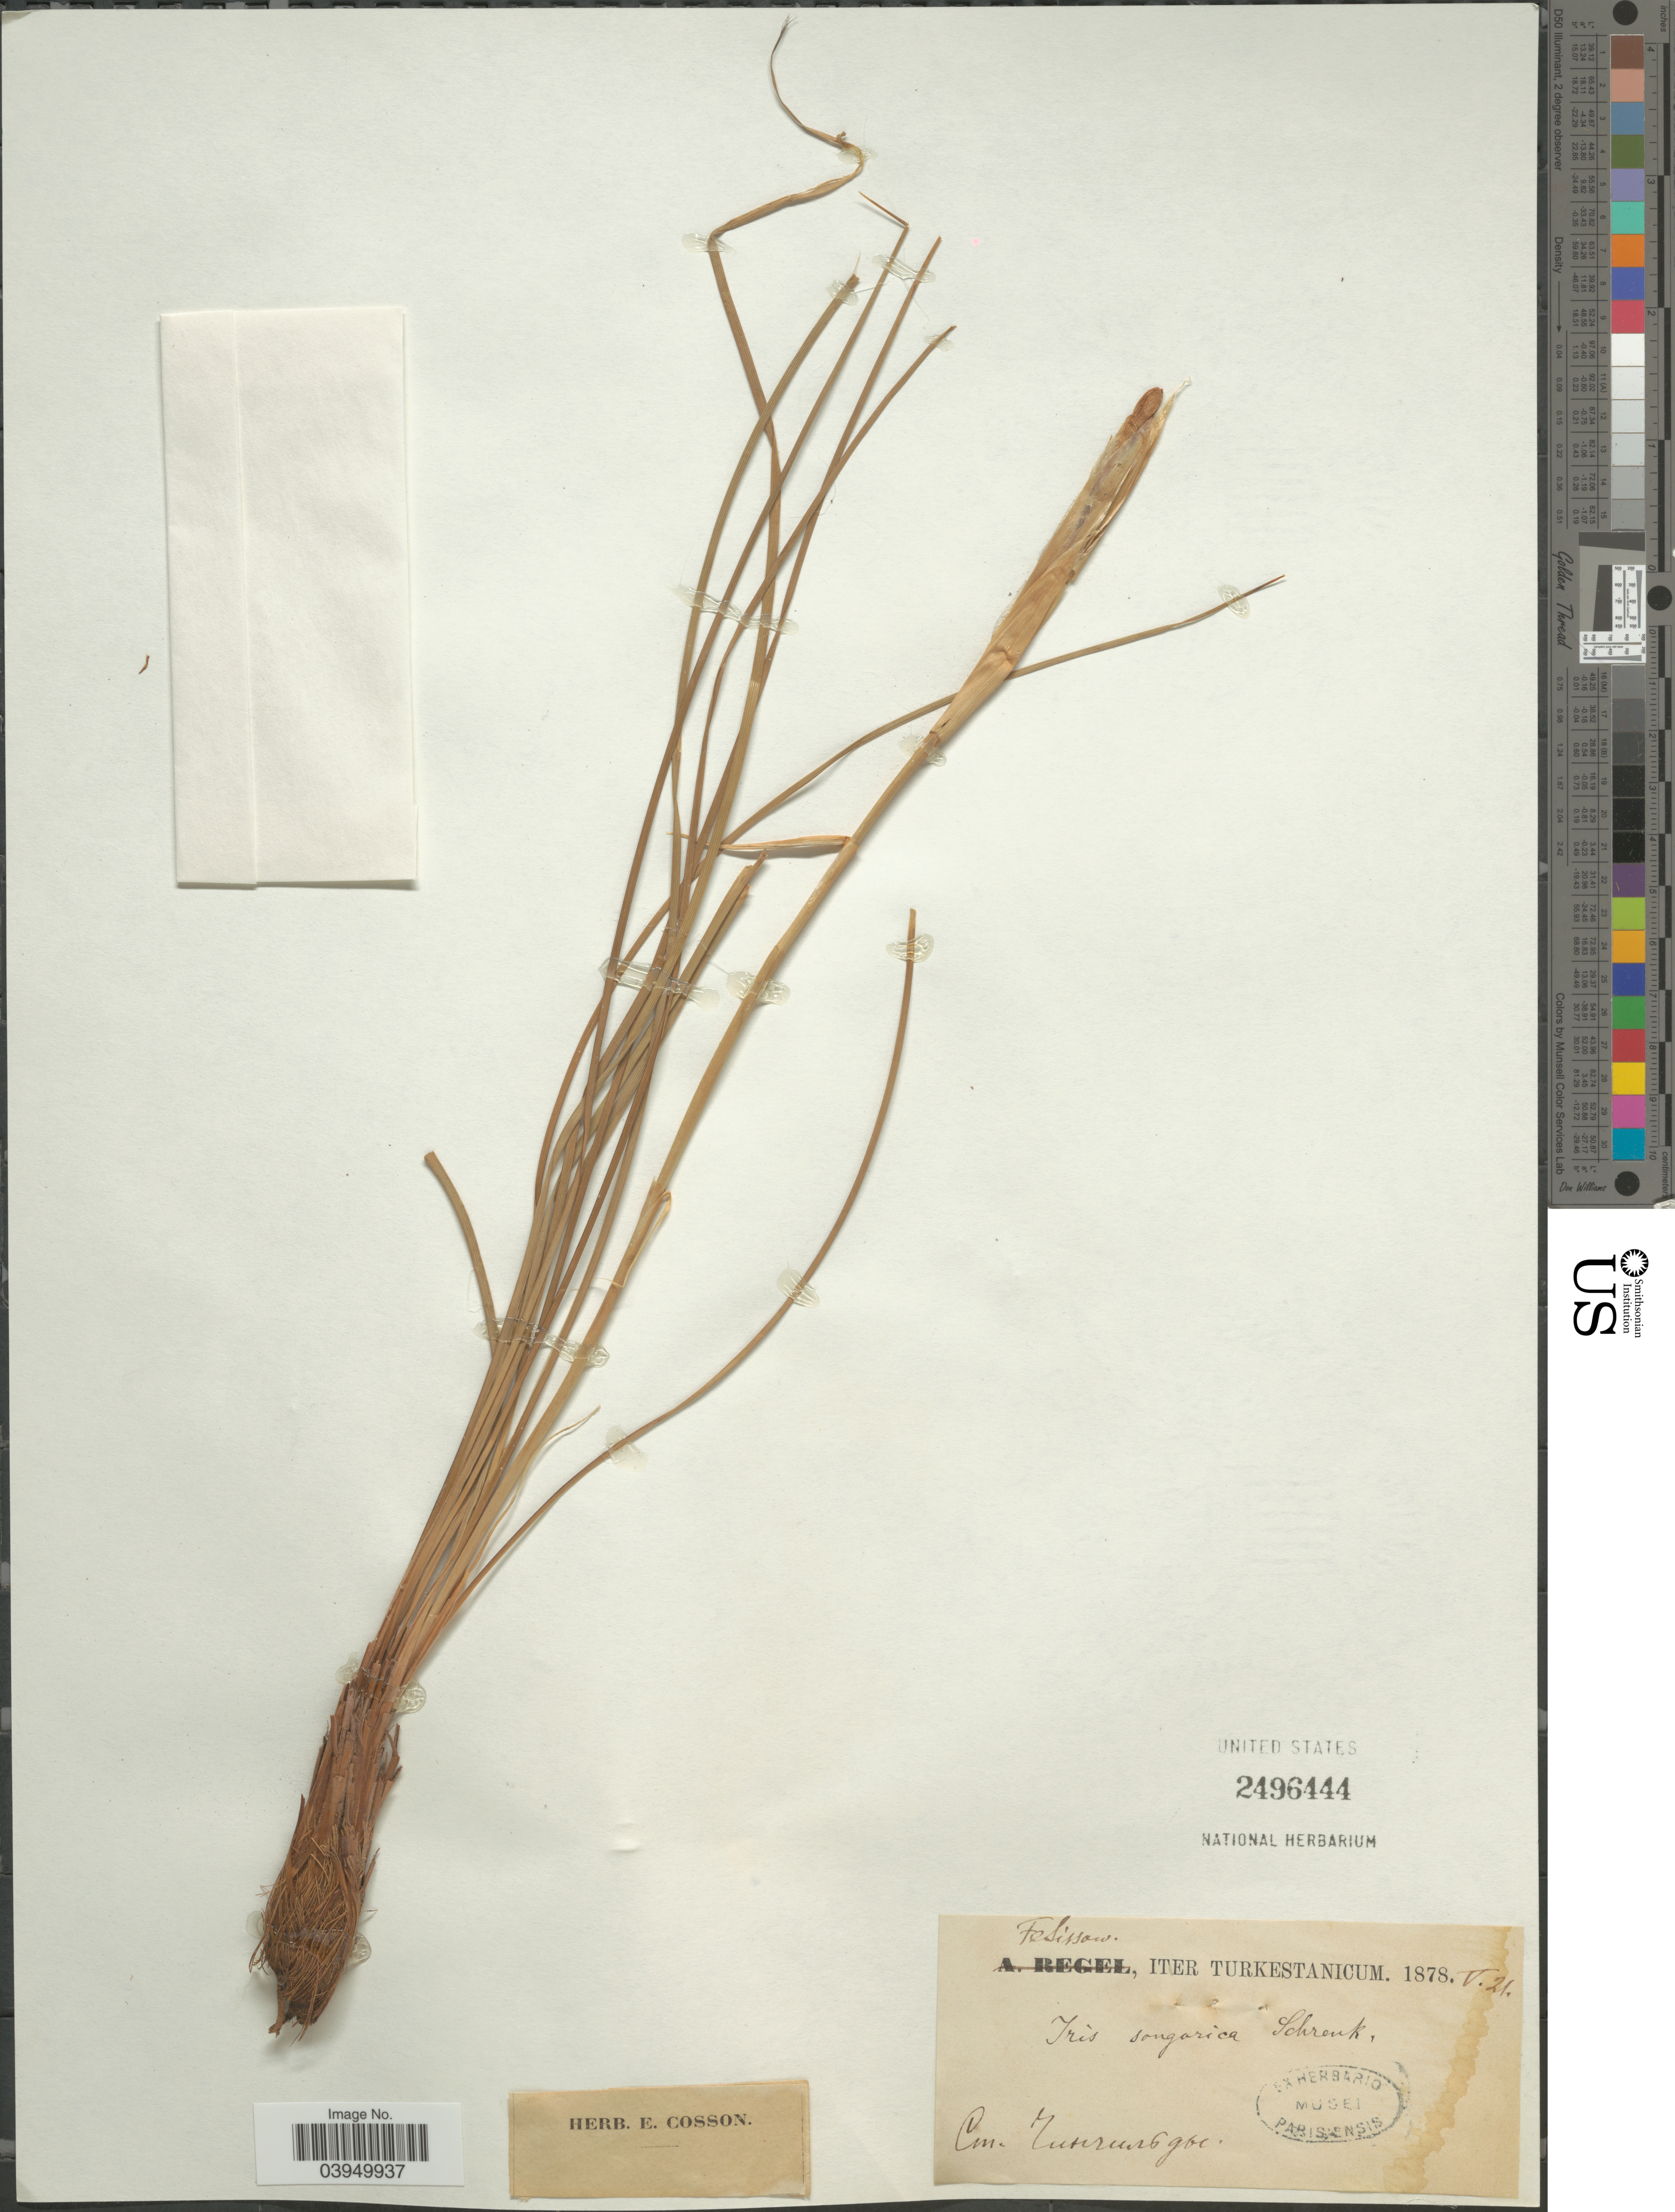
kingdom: Plantae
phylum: Tracheophyta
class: Liliopsida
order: Asparagales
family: Iridaceae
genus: Iris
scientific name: Iris songarica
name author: Schrenk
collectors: -. Fetissow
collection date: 1878-05-21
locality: Iter Turkestanicum. Cm. Tuterubgbe [interpreted].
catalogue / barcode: US 2496444